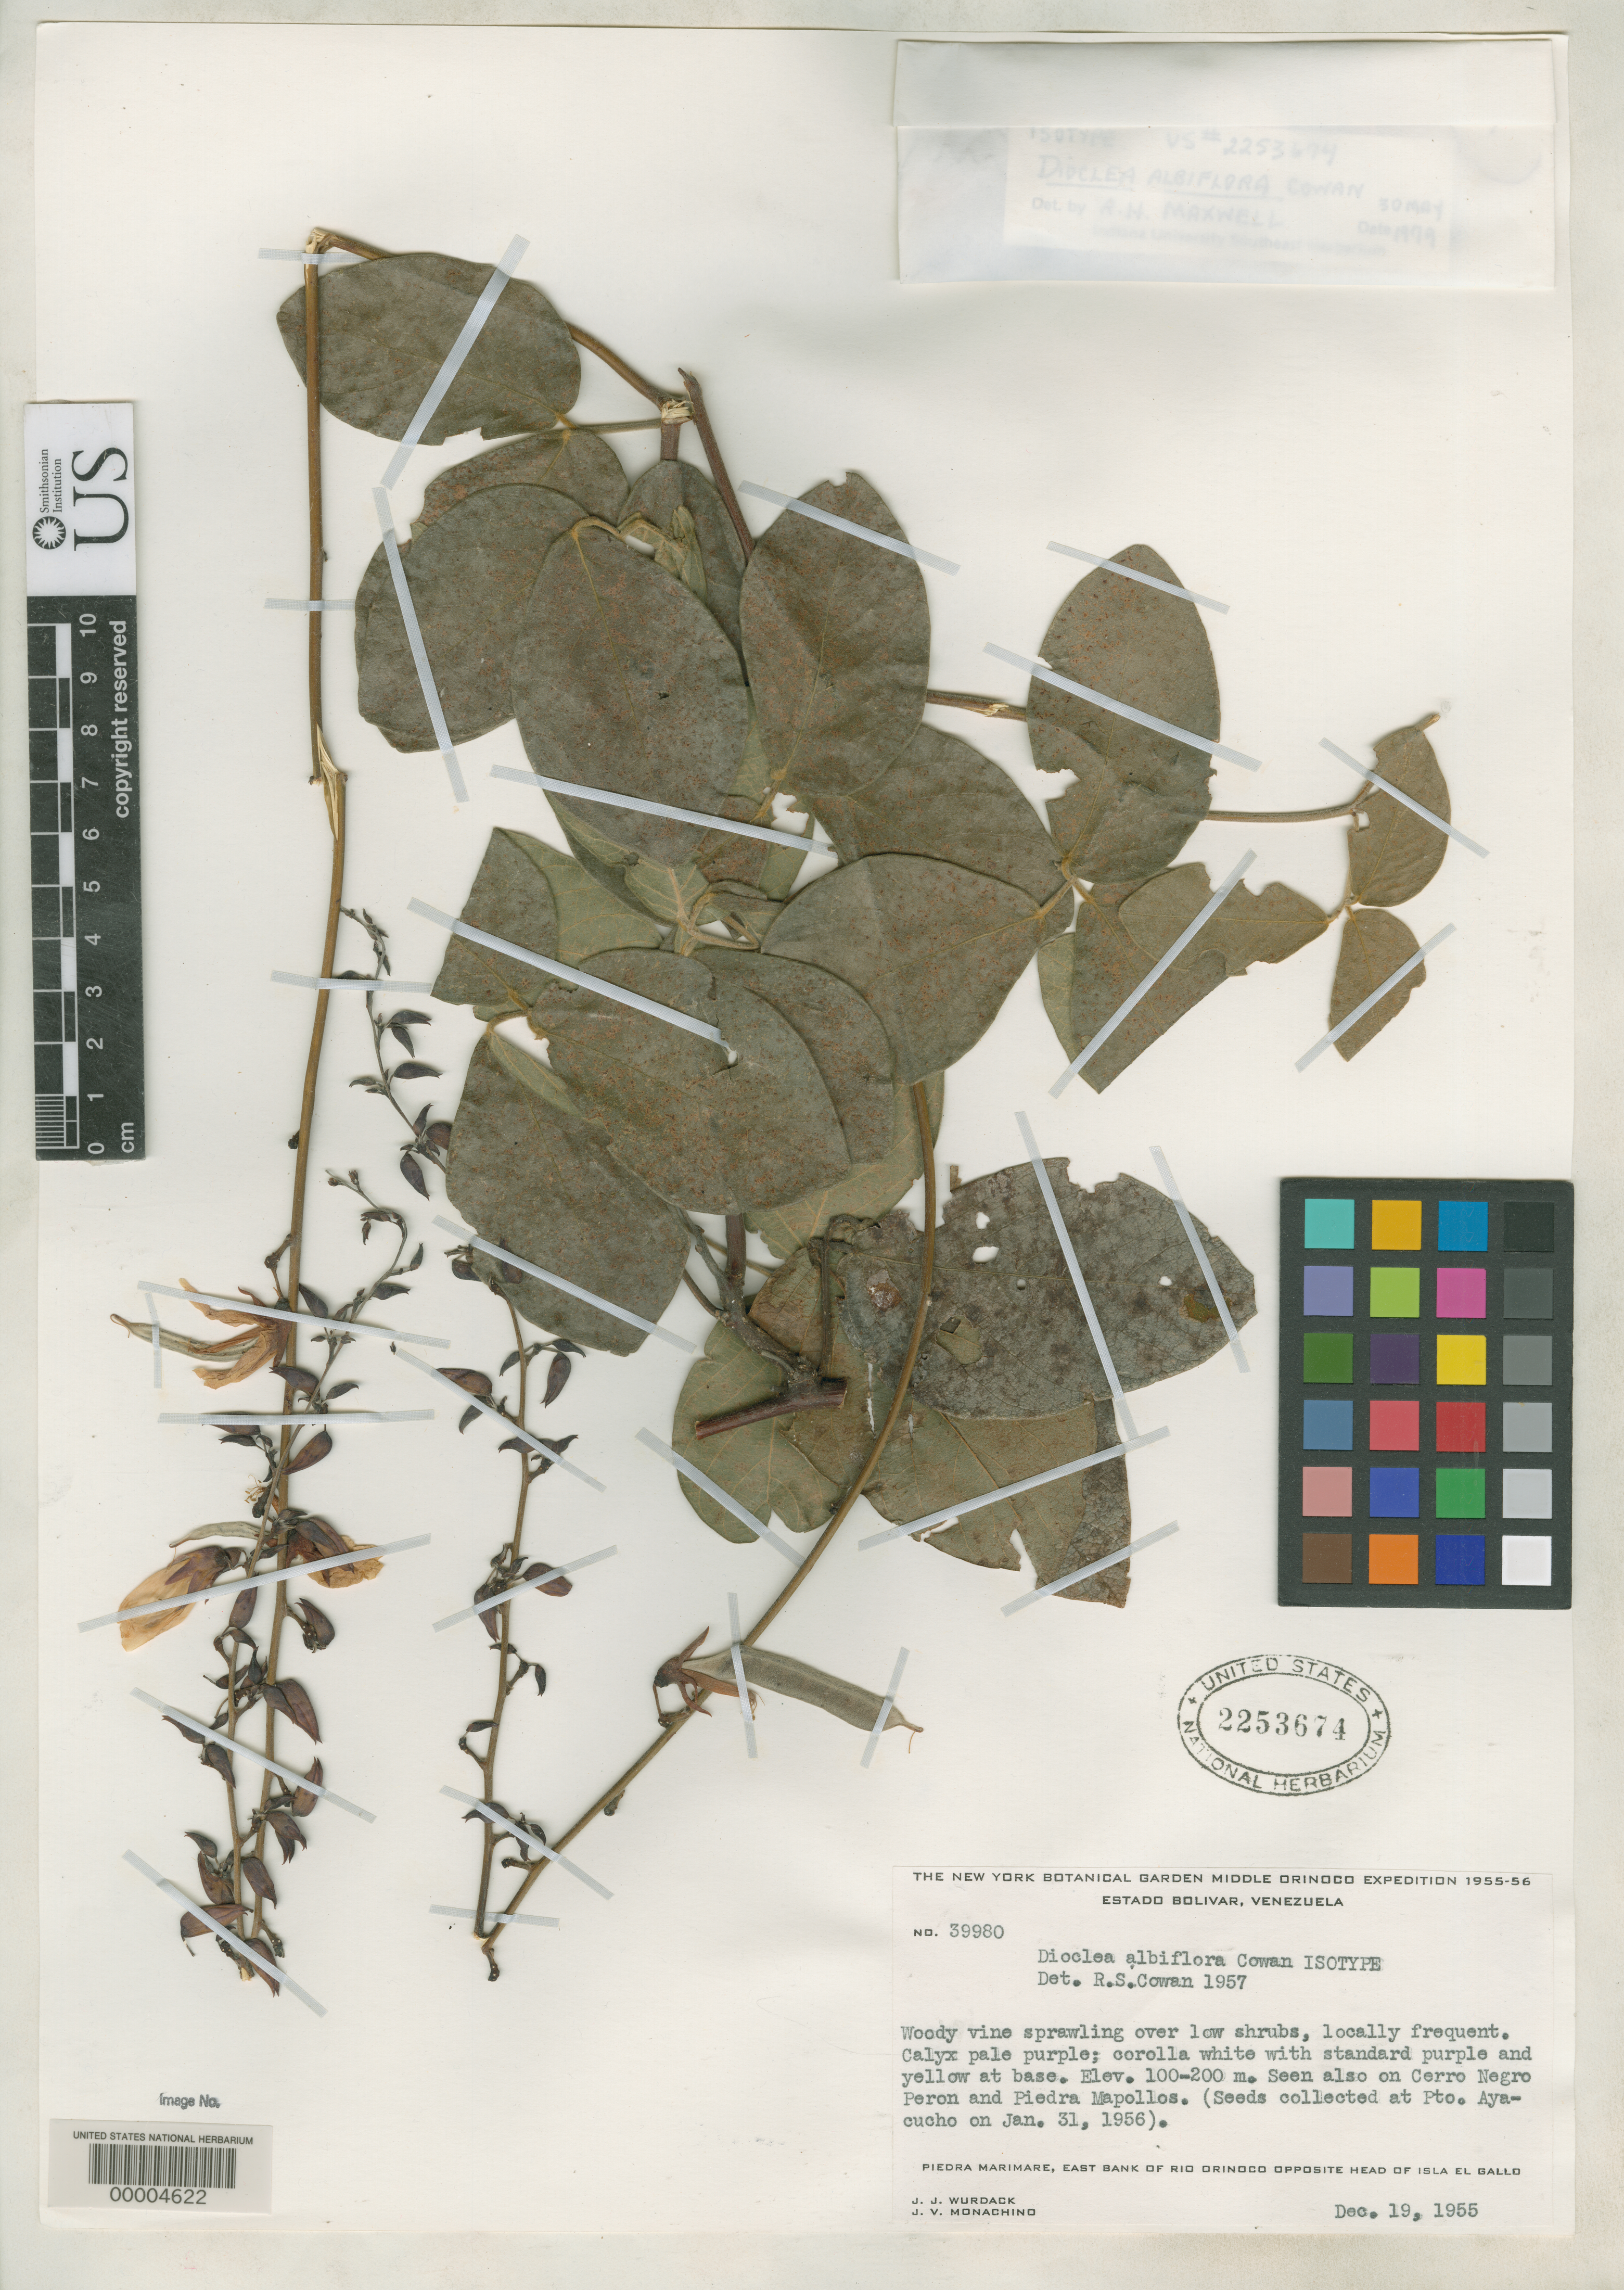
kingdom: Plantae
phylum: Tracheophyta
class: Magnoliopsida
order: Fabales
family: Fabaceae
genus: Dioclea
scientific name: Dioclea albiflora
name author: R.S. Cowan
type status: Isotype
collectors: J. J. Wurdack & J. V. Monachino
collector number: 39980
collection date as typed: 19 Dec 1955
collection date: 1955-12-19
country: Venezuela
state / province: Bolivar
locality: Piedra Narinare, E bank of Rio Orinoco opposite head of Isla El Gallo.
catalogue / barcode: US 2253674